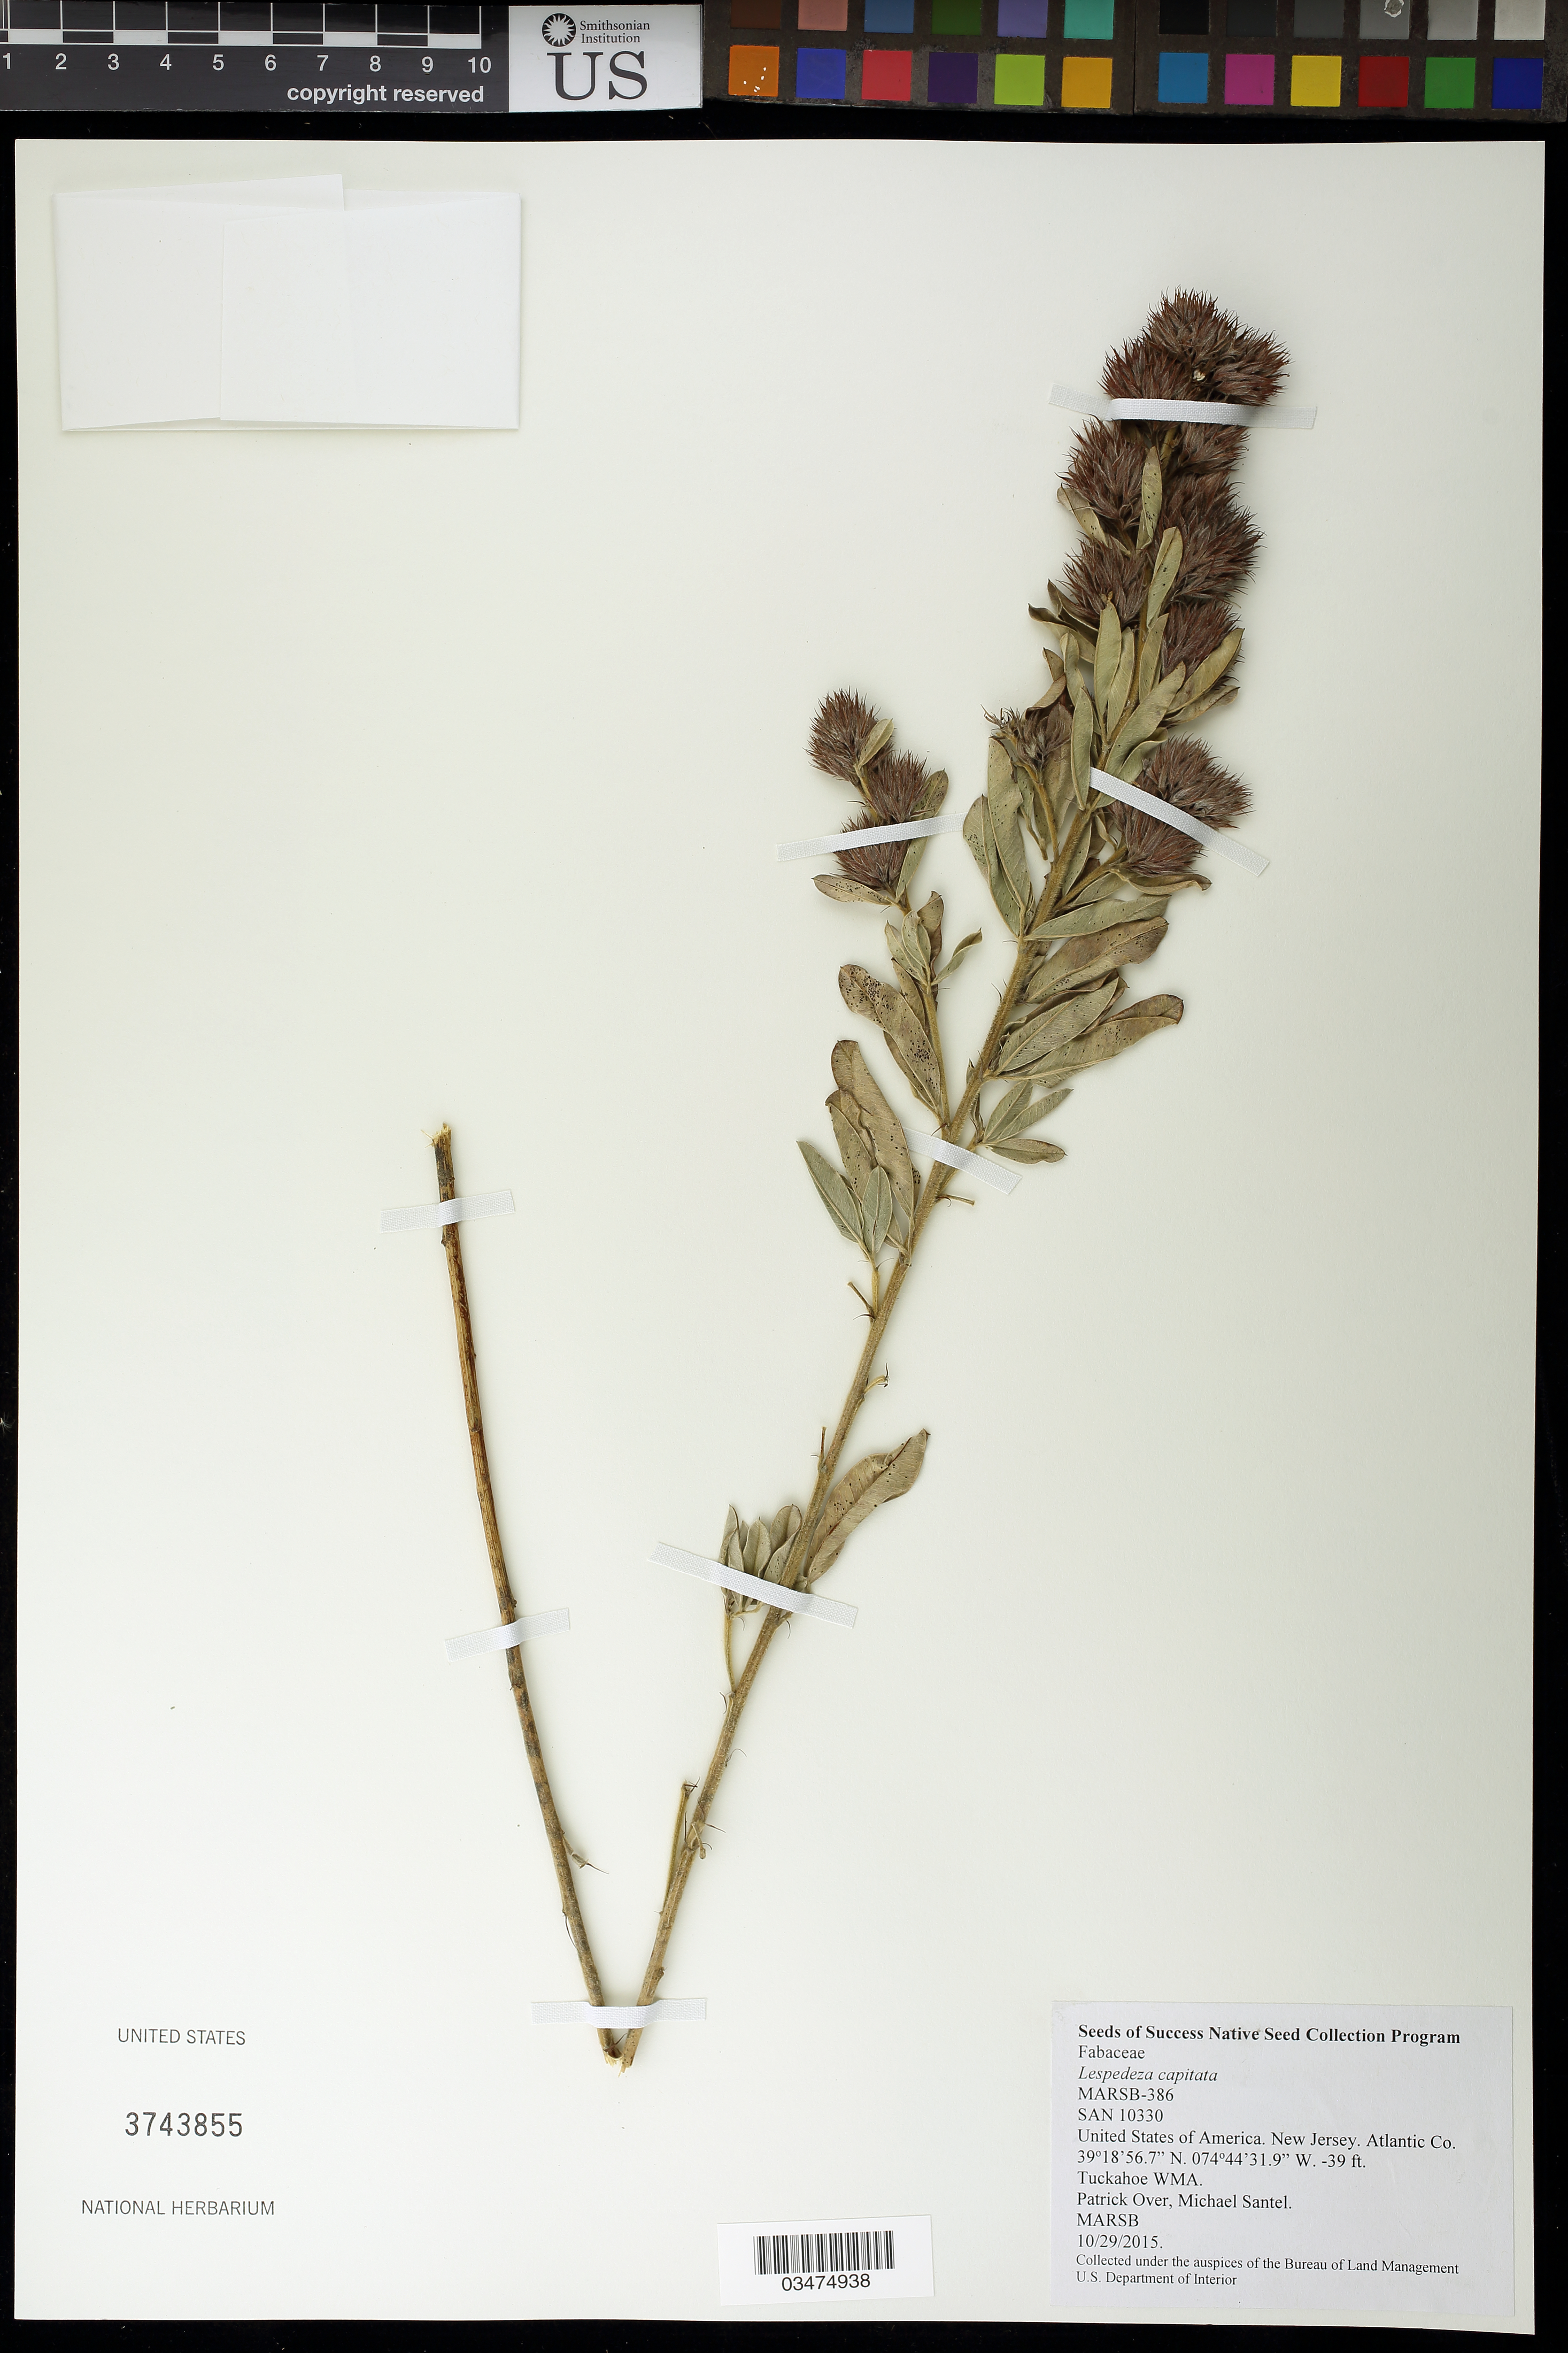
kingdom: Plantae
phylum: Tracheophyta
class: Magnoliopsida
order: Fabales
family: Fabaceae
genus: Lespedeza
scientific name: Lespedeza capitata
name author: Michx.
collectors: P. Over & M. Santel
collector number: MARSB-386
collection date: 2015-10-29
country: United States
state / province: New Jersey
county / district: Atlantic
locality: Tuckahoe Wildlife Management Area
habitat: Brackish tidal marsh roadside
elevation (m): -12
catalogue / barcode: US 3743855